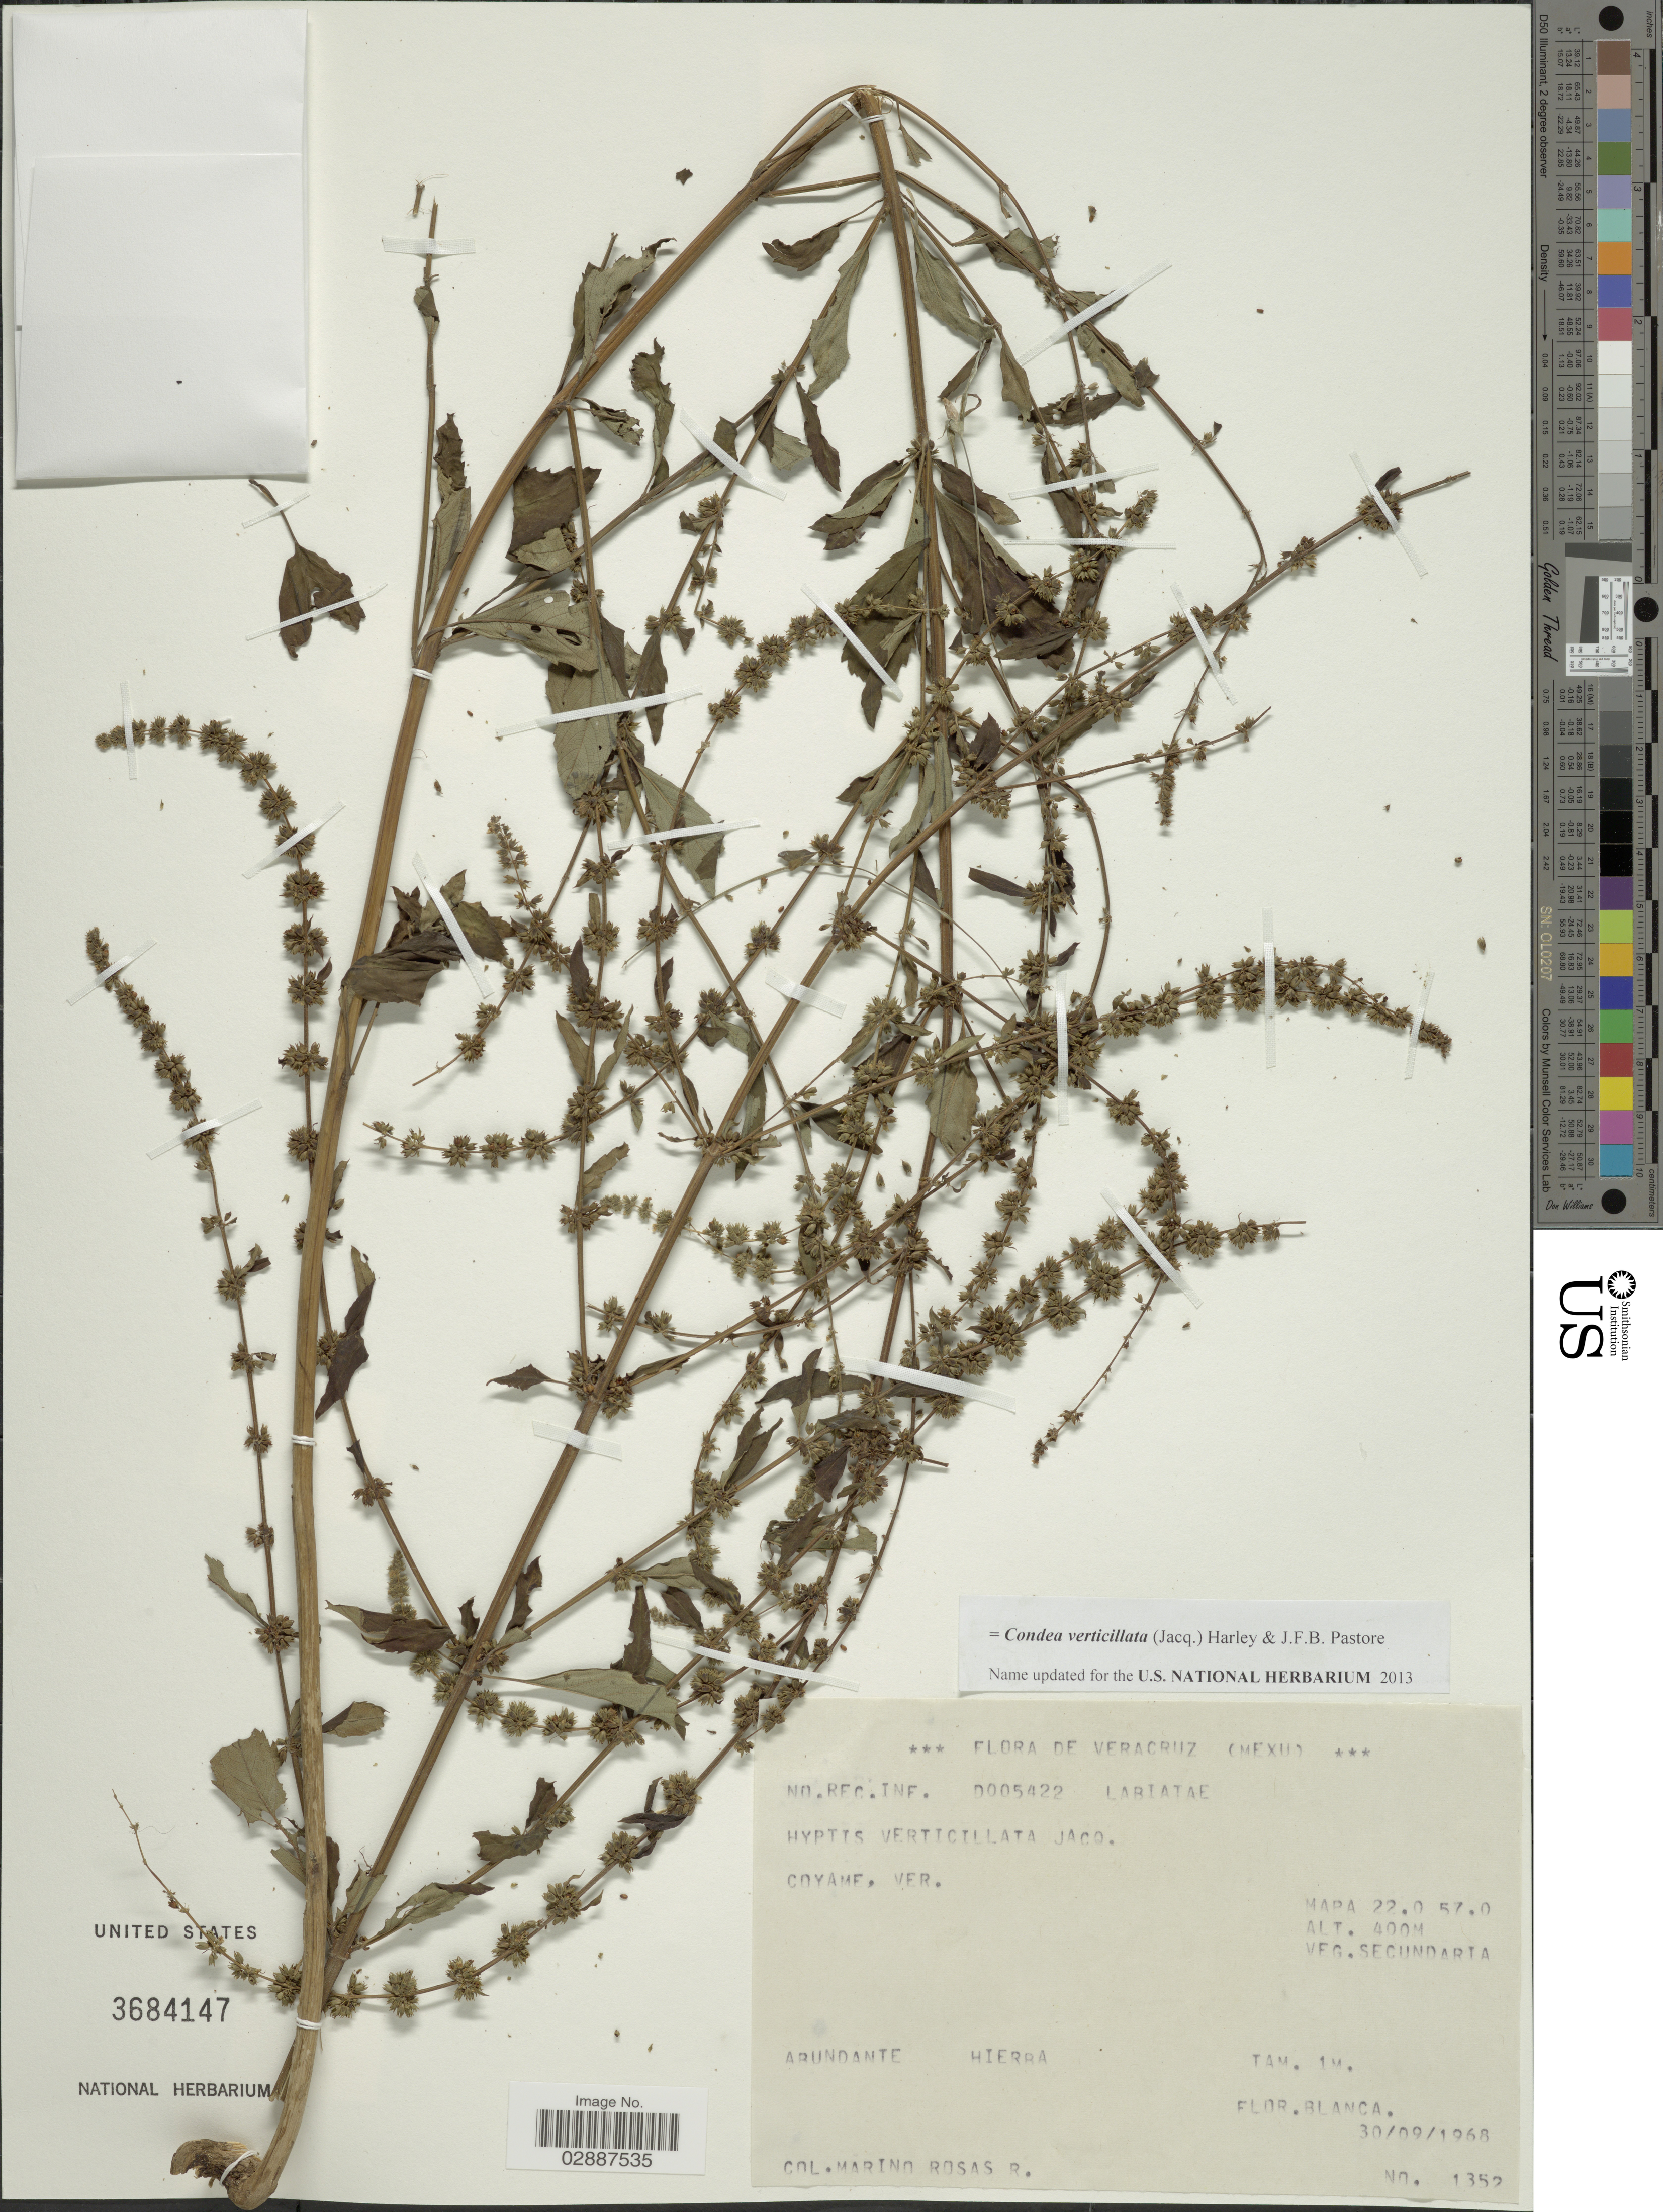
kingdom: Plantae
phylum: Tracheophyta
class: Magnoliopsida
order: Lamiales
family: Lamiaceae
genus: Condea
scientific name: Condea verticillata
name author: (Jacq.) Harley & J.F.B. Pastore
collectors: M. Rosas R.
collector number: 1352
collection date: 1968-09-30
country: Mexico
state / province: Veracruz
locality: Veracruz. Coyame, Ver. Mapa 22.0 57.0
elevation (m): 400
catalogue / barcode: US 3684147